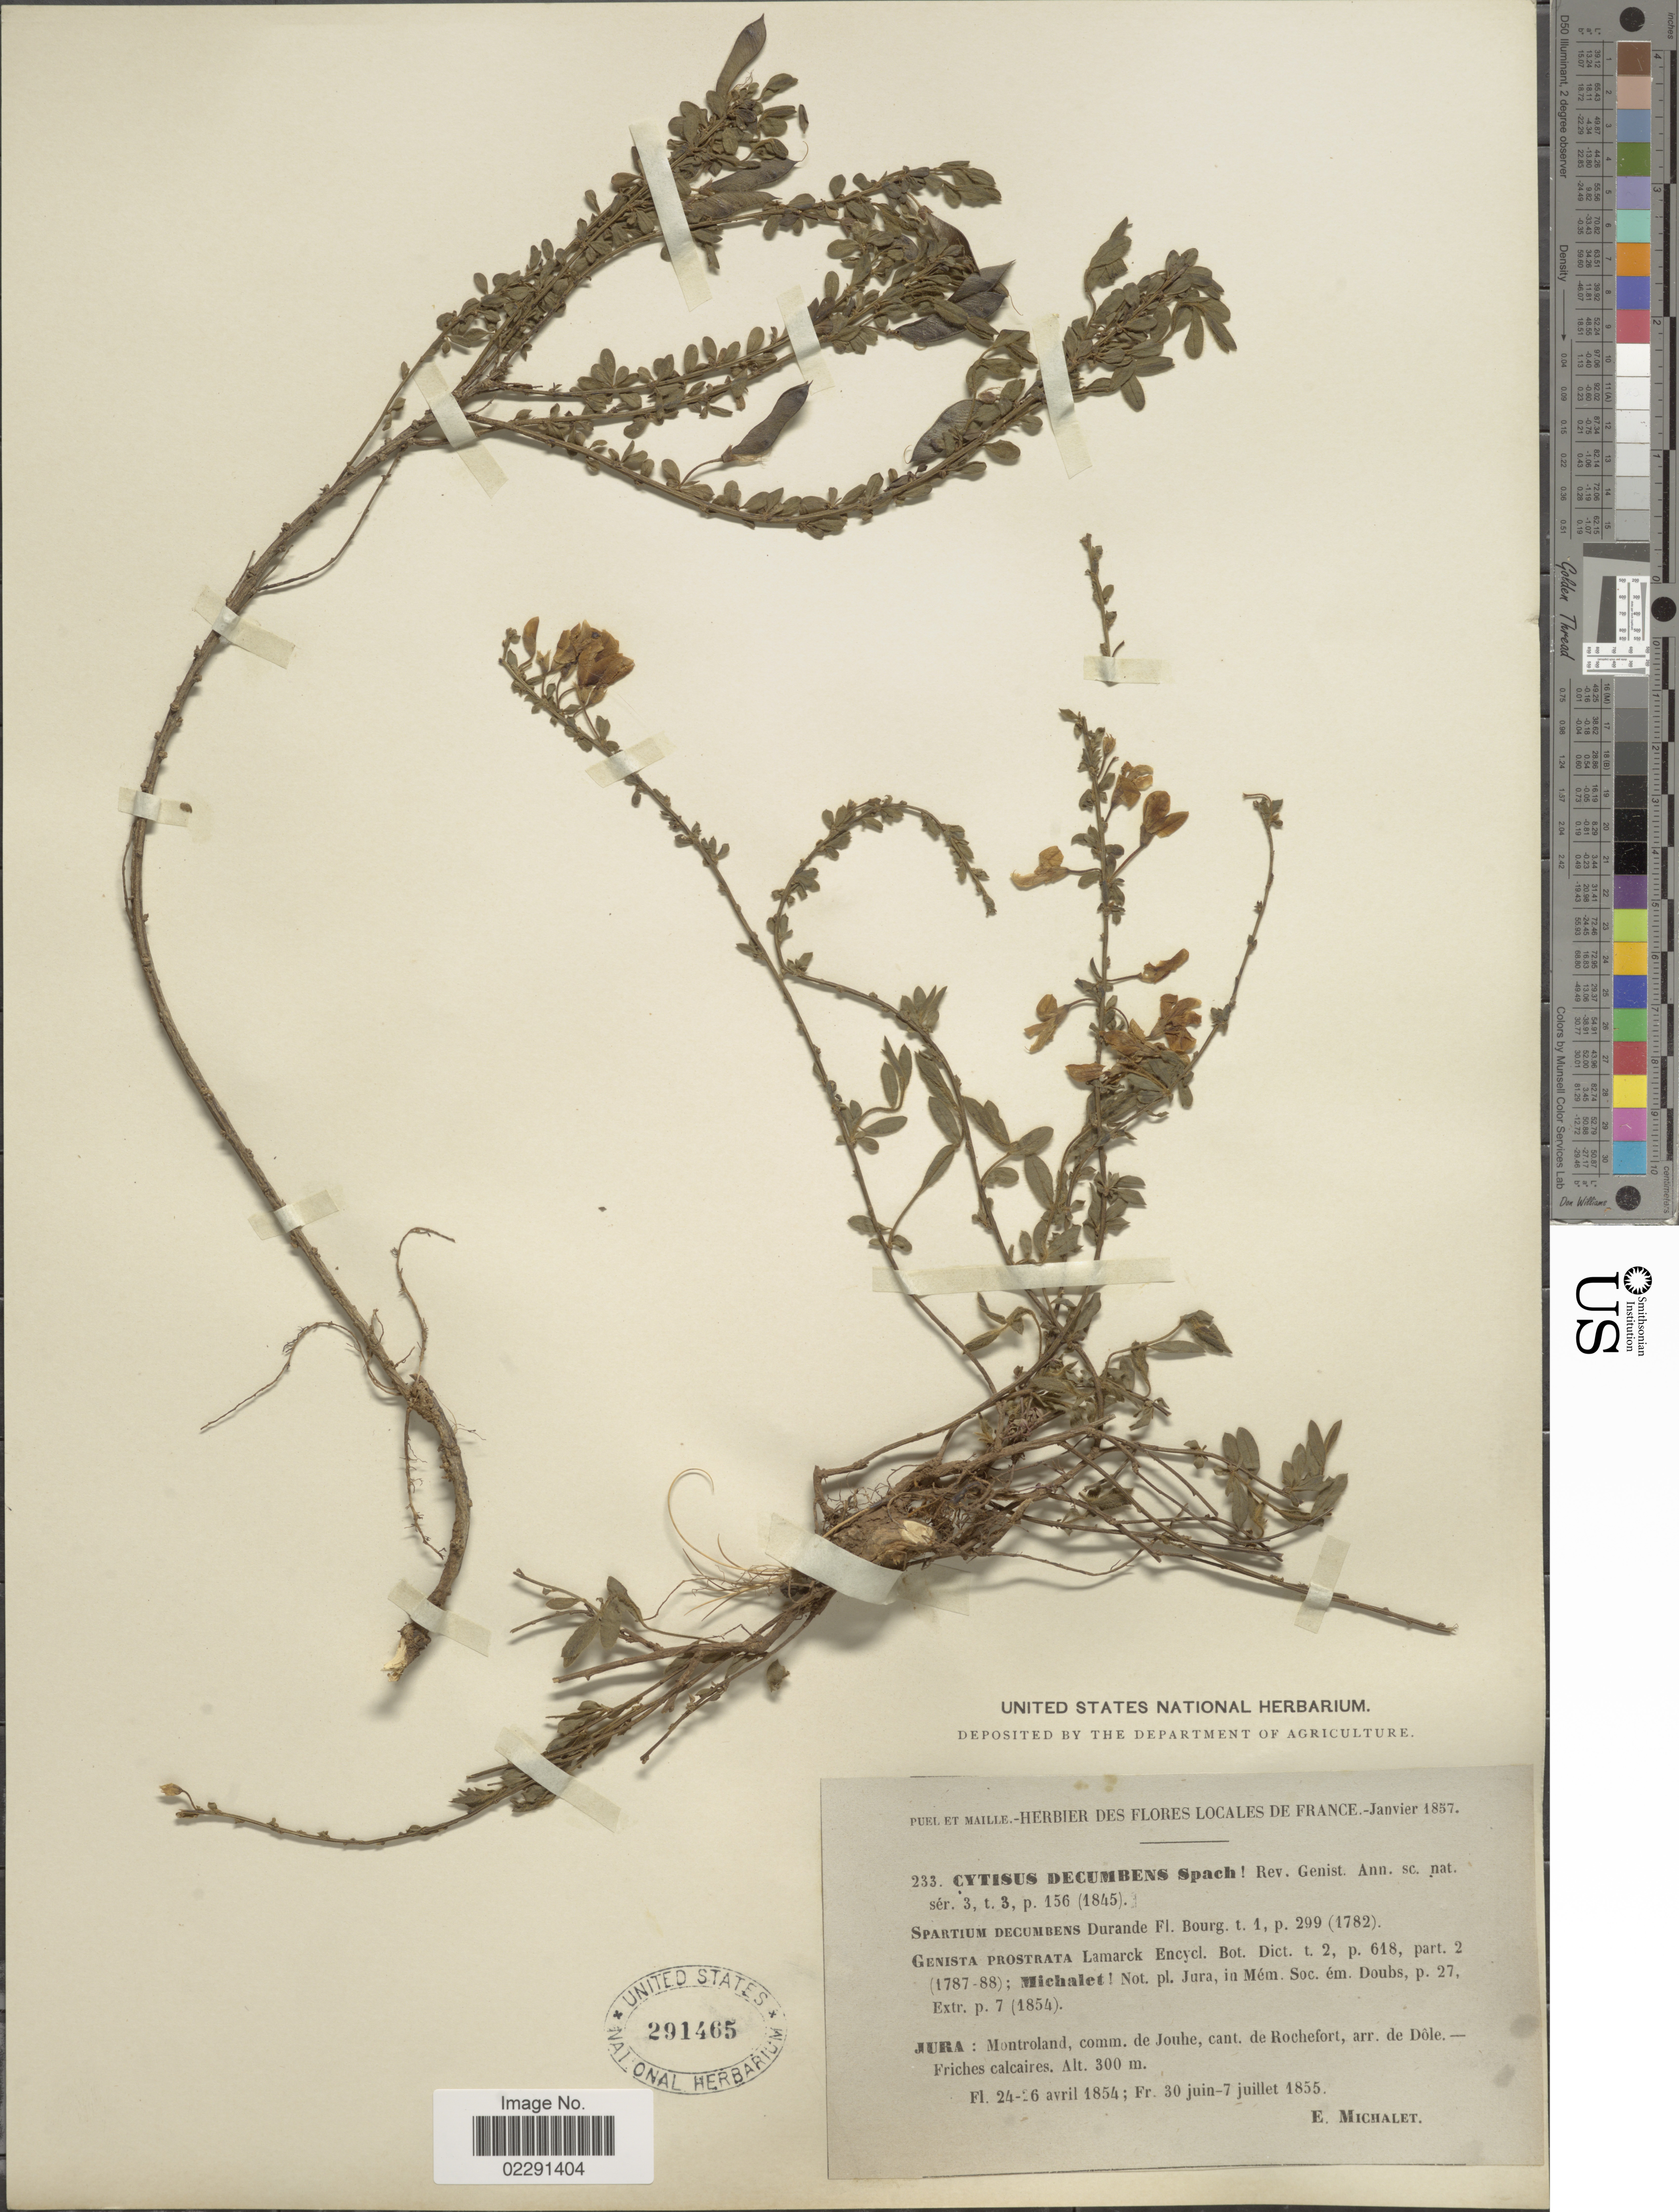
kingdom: Plantae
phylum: Tracheophyta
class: Magnoliopsida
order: Fabales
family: Fabaceae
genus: Cytisus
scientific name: Cytisus decumbens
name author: (Durande) Spach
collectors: E. Michalet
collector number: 233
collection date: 1854-04-24/1855-07-07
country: Switzerland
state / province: Jura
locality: Montroland, comm. de Jouhe, cant. de Rochefort, arr. de Dole-Friches calcaires.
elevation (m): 300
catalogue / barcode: US 291465